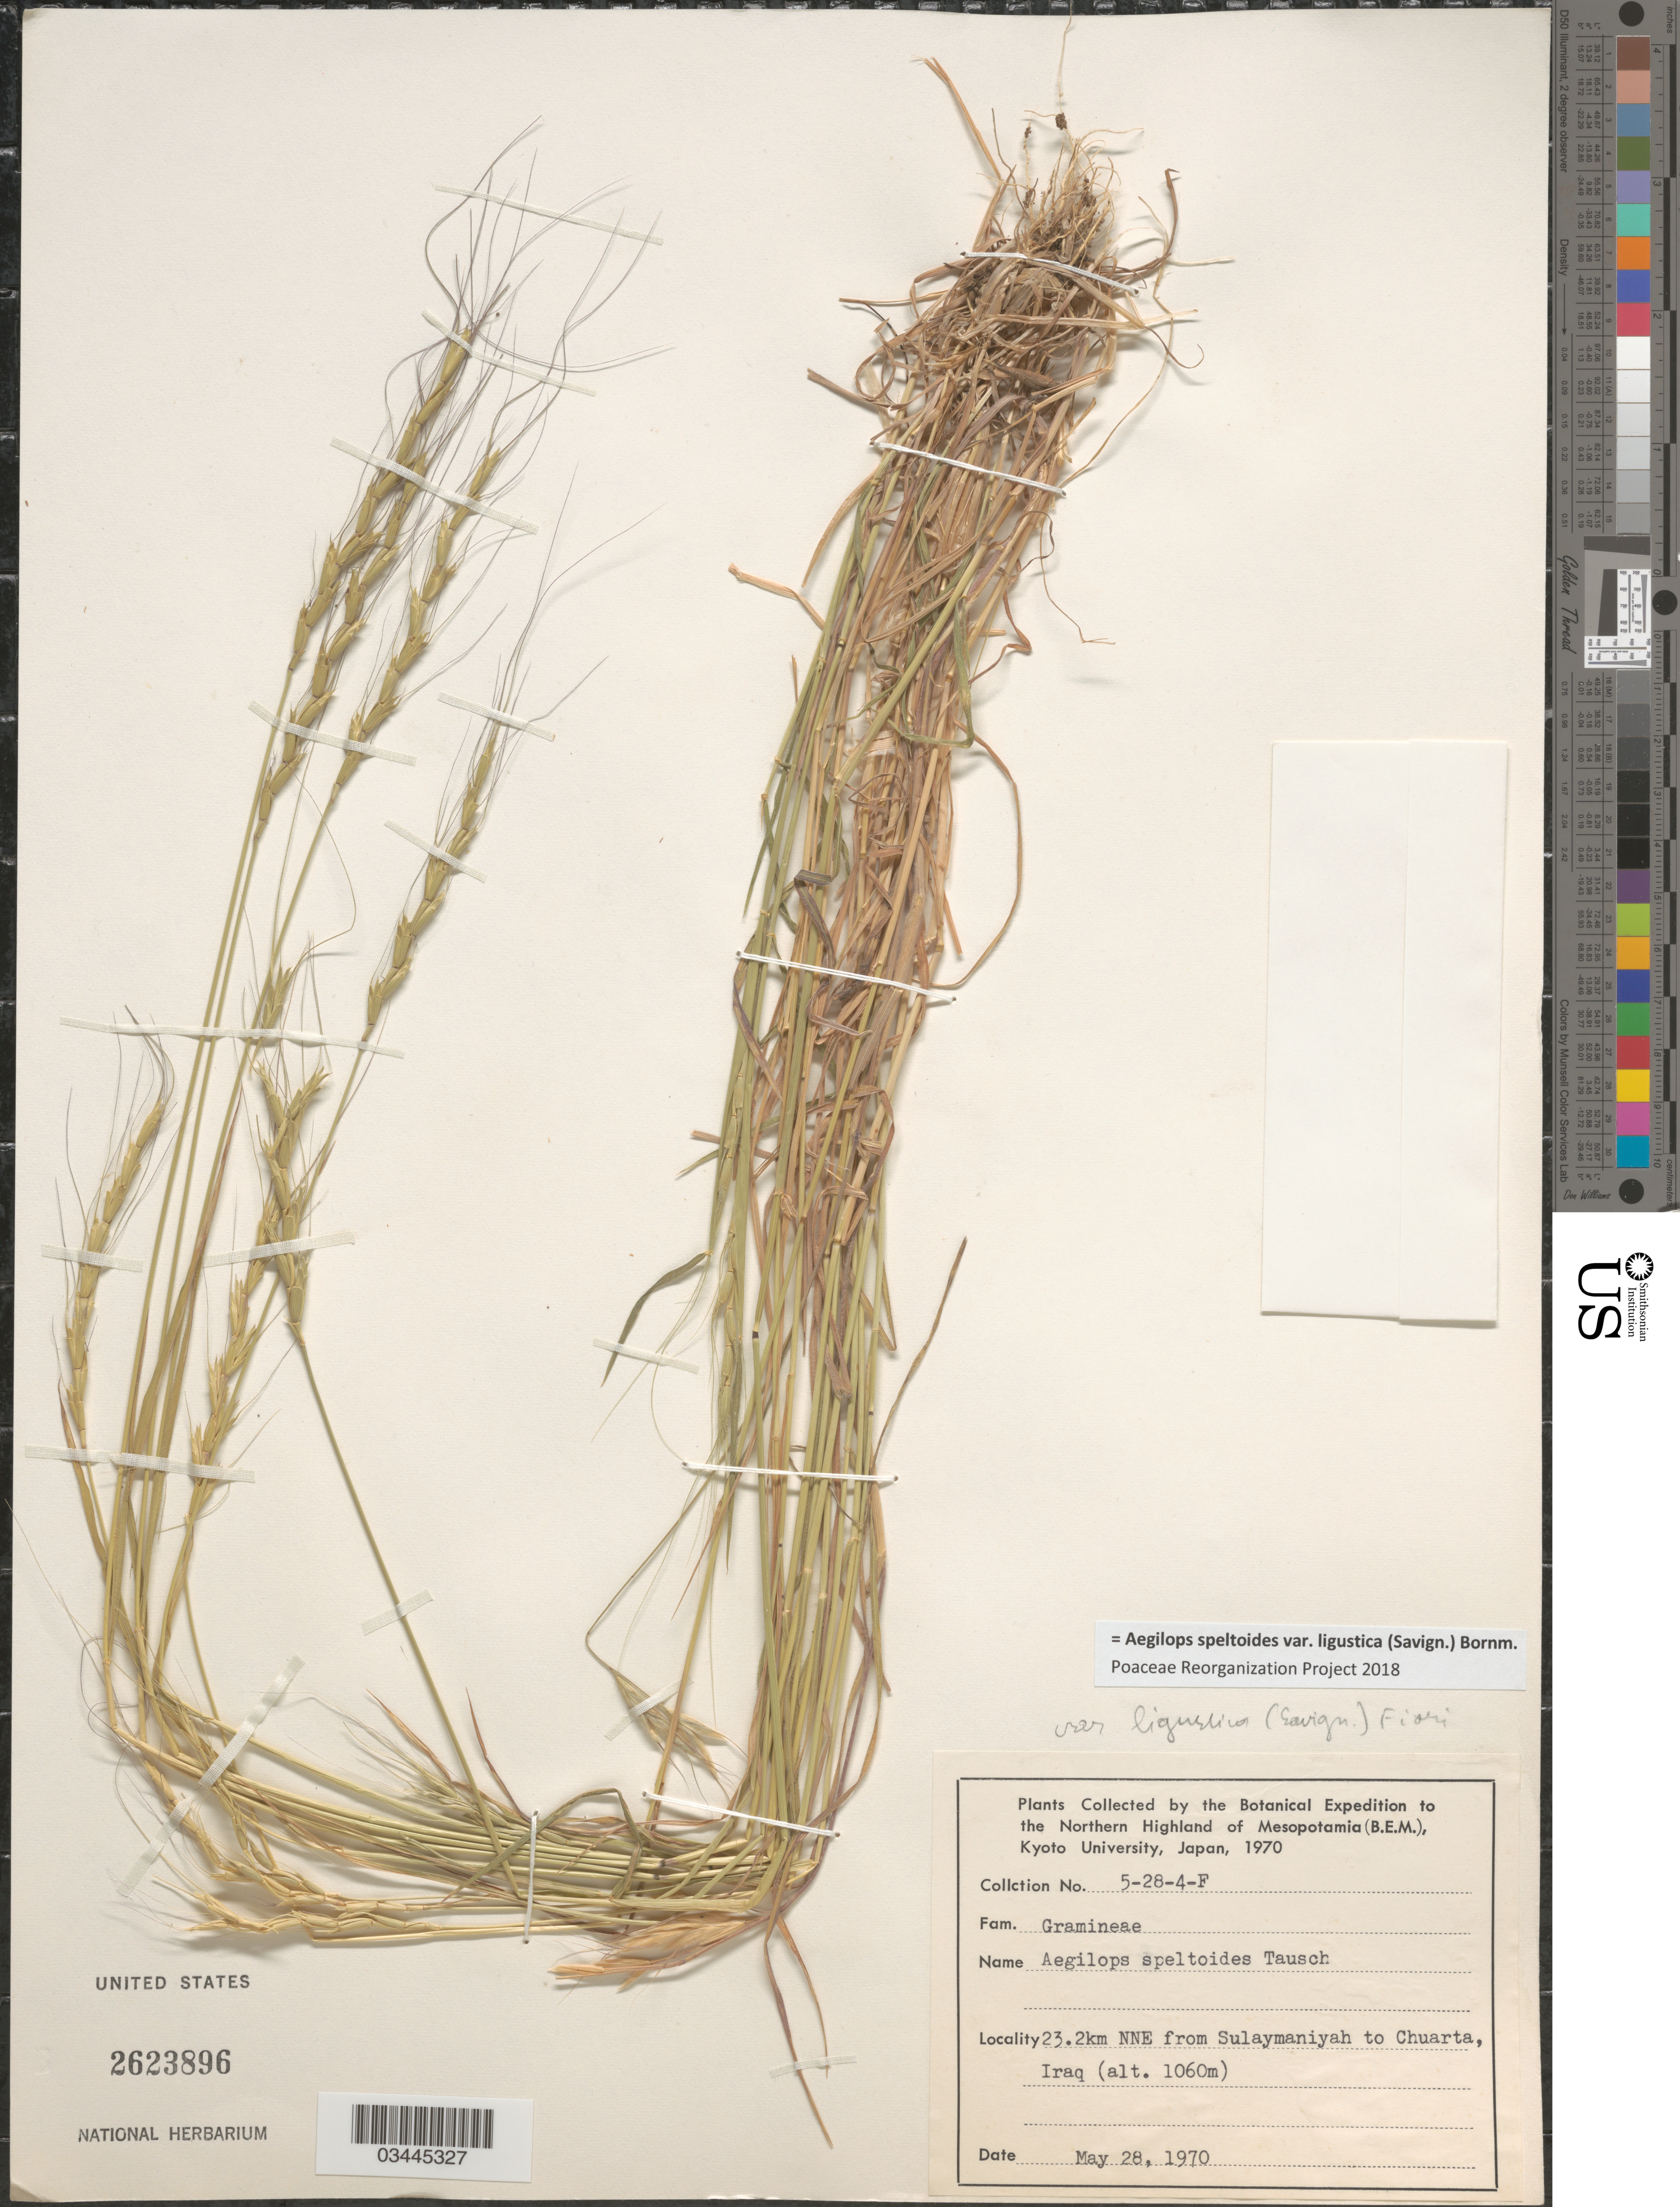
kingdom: Plantae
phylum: Tracheophyta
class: Liliopsida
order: Poales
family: Poaceae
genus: Aegilops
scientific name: Aegilops speltoides var. ligustica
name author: (Savign.) Fiori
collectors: Botanical Expedition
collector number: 5-28-4-F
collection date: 1970-05-28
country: Iraq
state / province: As Sulaymānīyah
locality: To the Northern Highland of Mesopotamia (B.E.M.). 23.2km NNE from Sulaymaniyah to Chuarta.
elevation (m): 1060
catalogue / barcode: US 2623896